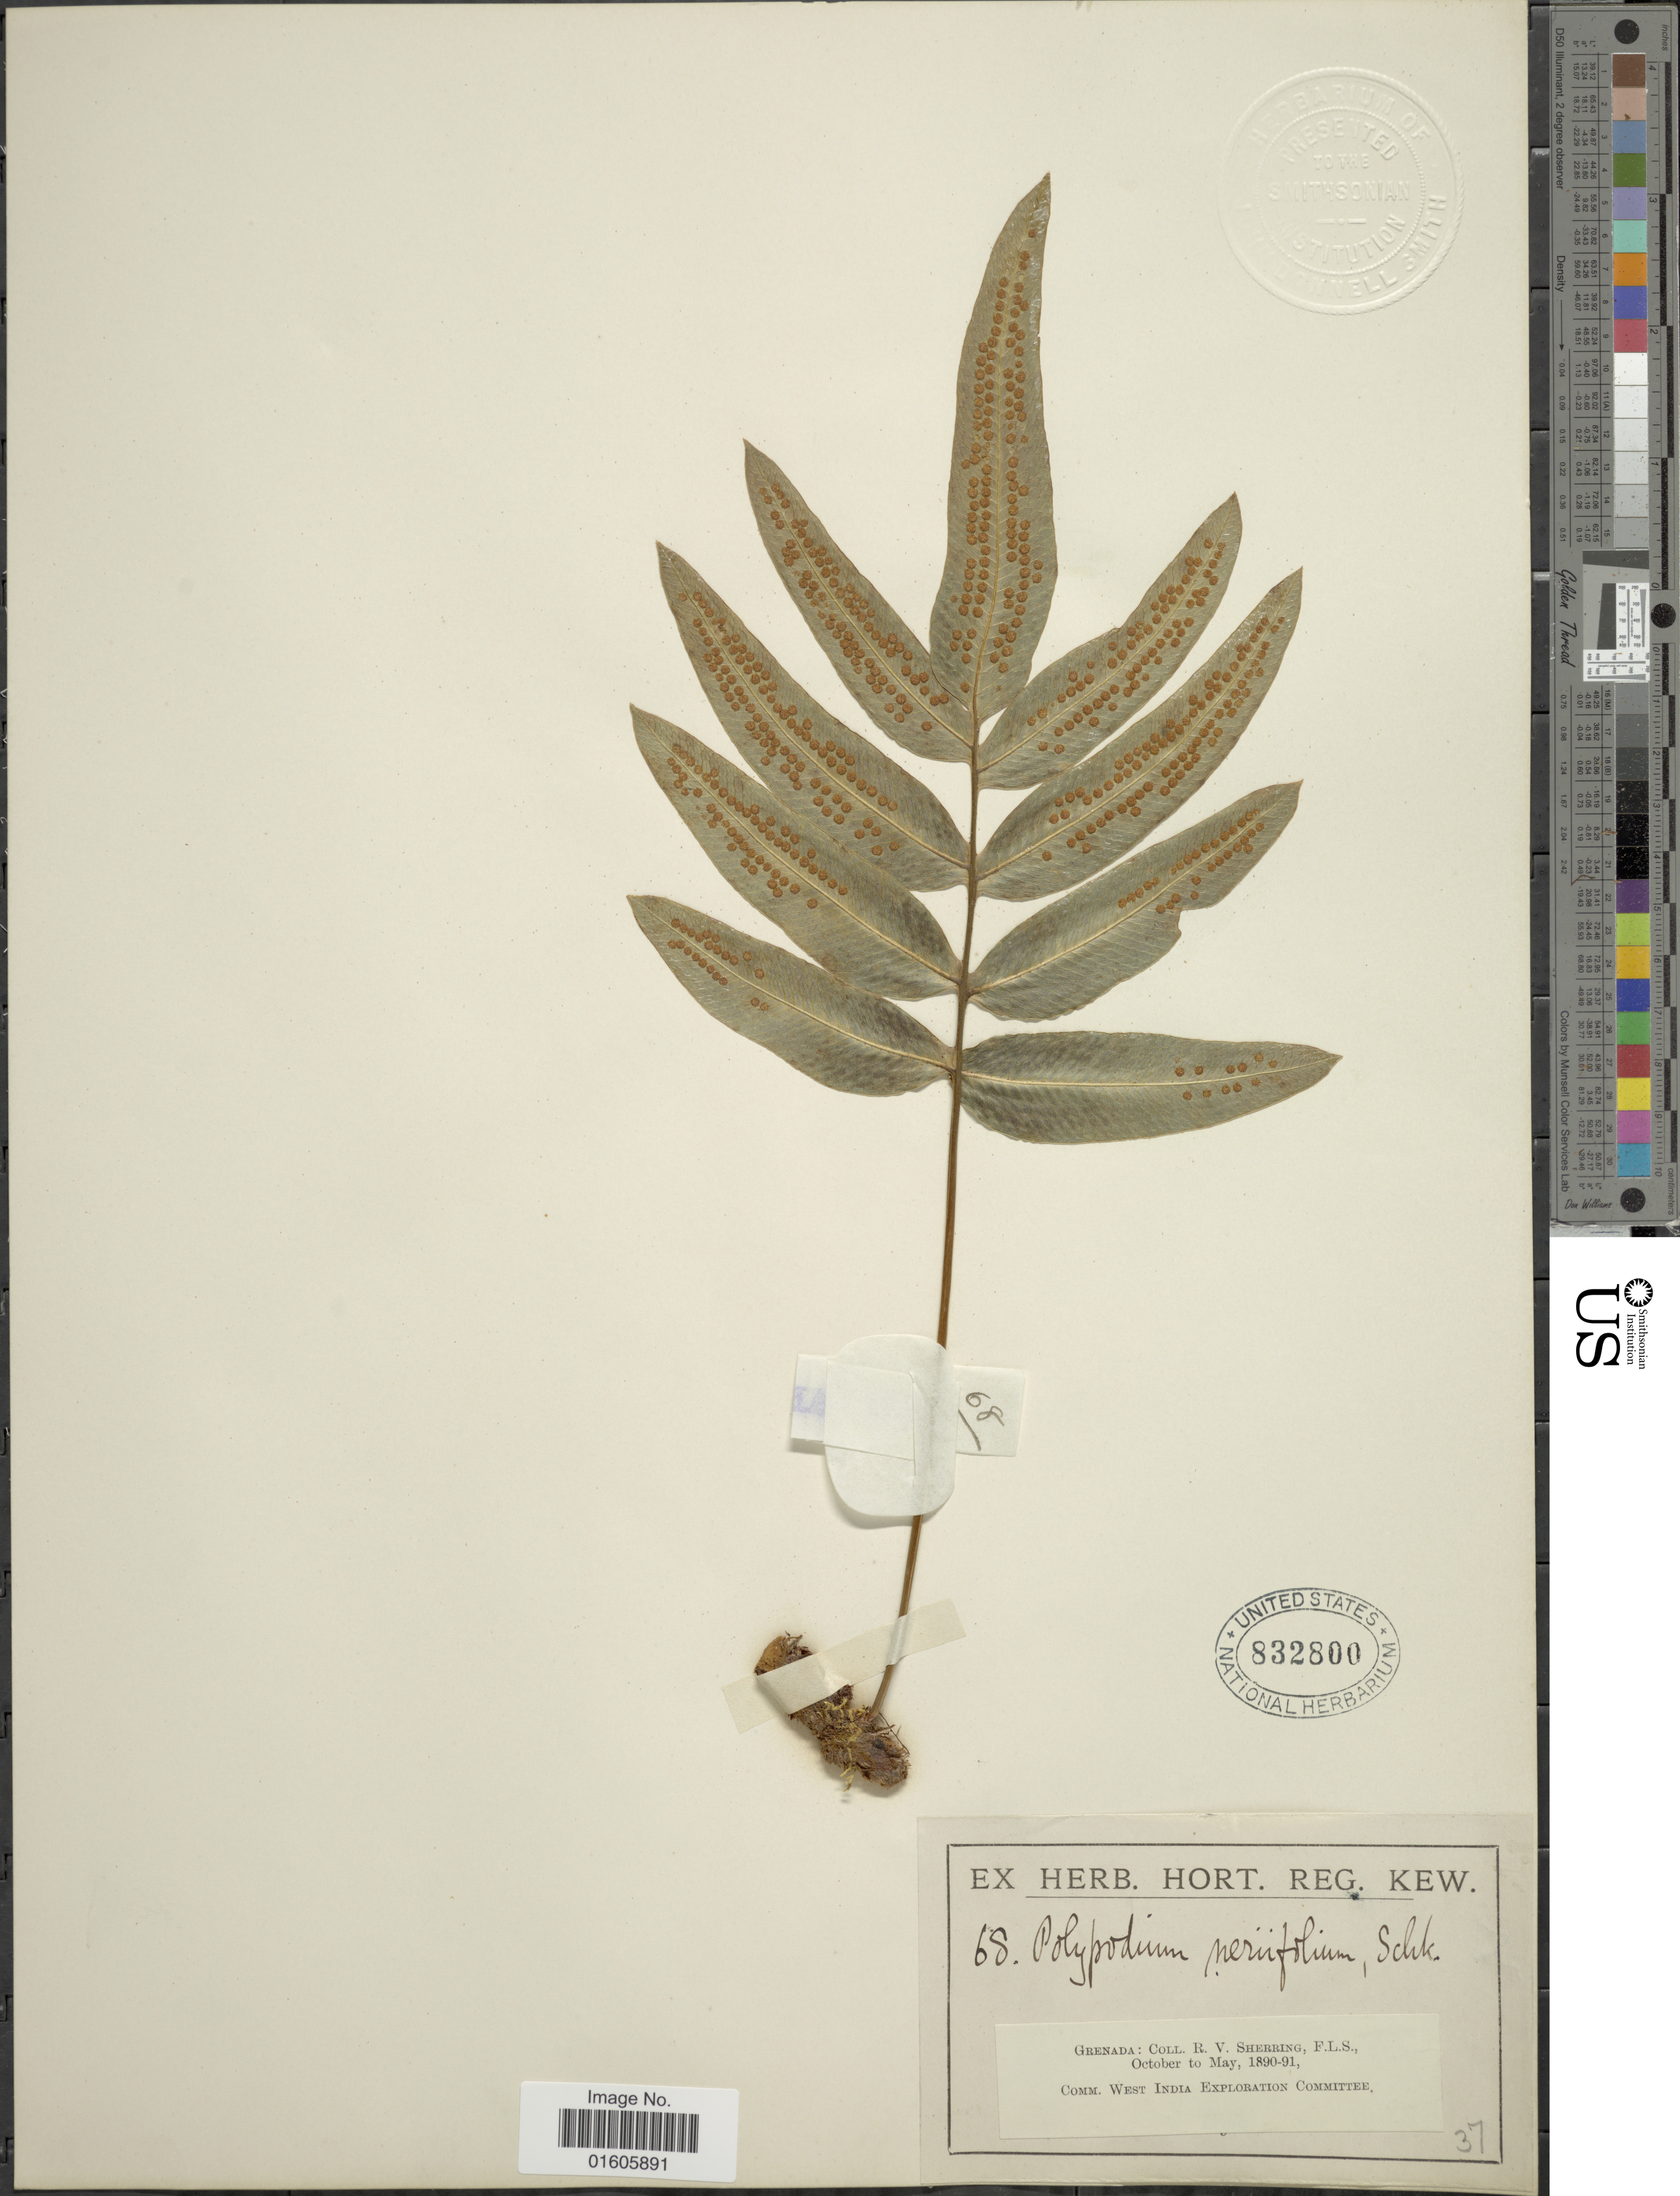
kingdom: Plantae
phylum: Tracheophyta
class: Polypodiopsida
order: Polypodiales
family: Polypodiaceae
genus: Serpocaulon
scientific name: Serpocaulon triseriale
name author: (Sw.) A.R. Sm.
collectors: R. Sherring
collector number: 68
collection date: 1890-10/1891-05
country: Grenada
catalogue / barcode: US 832800